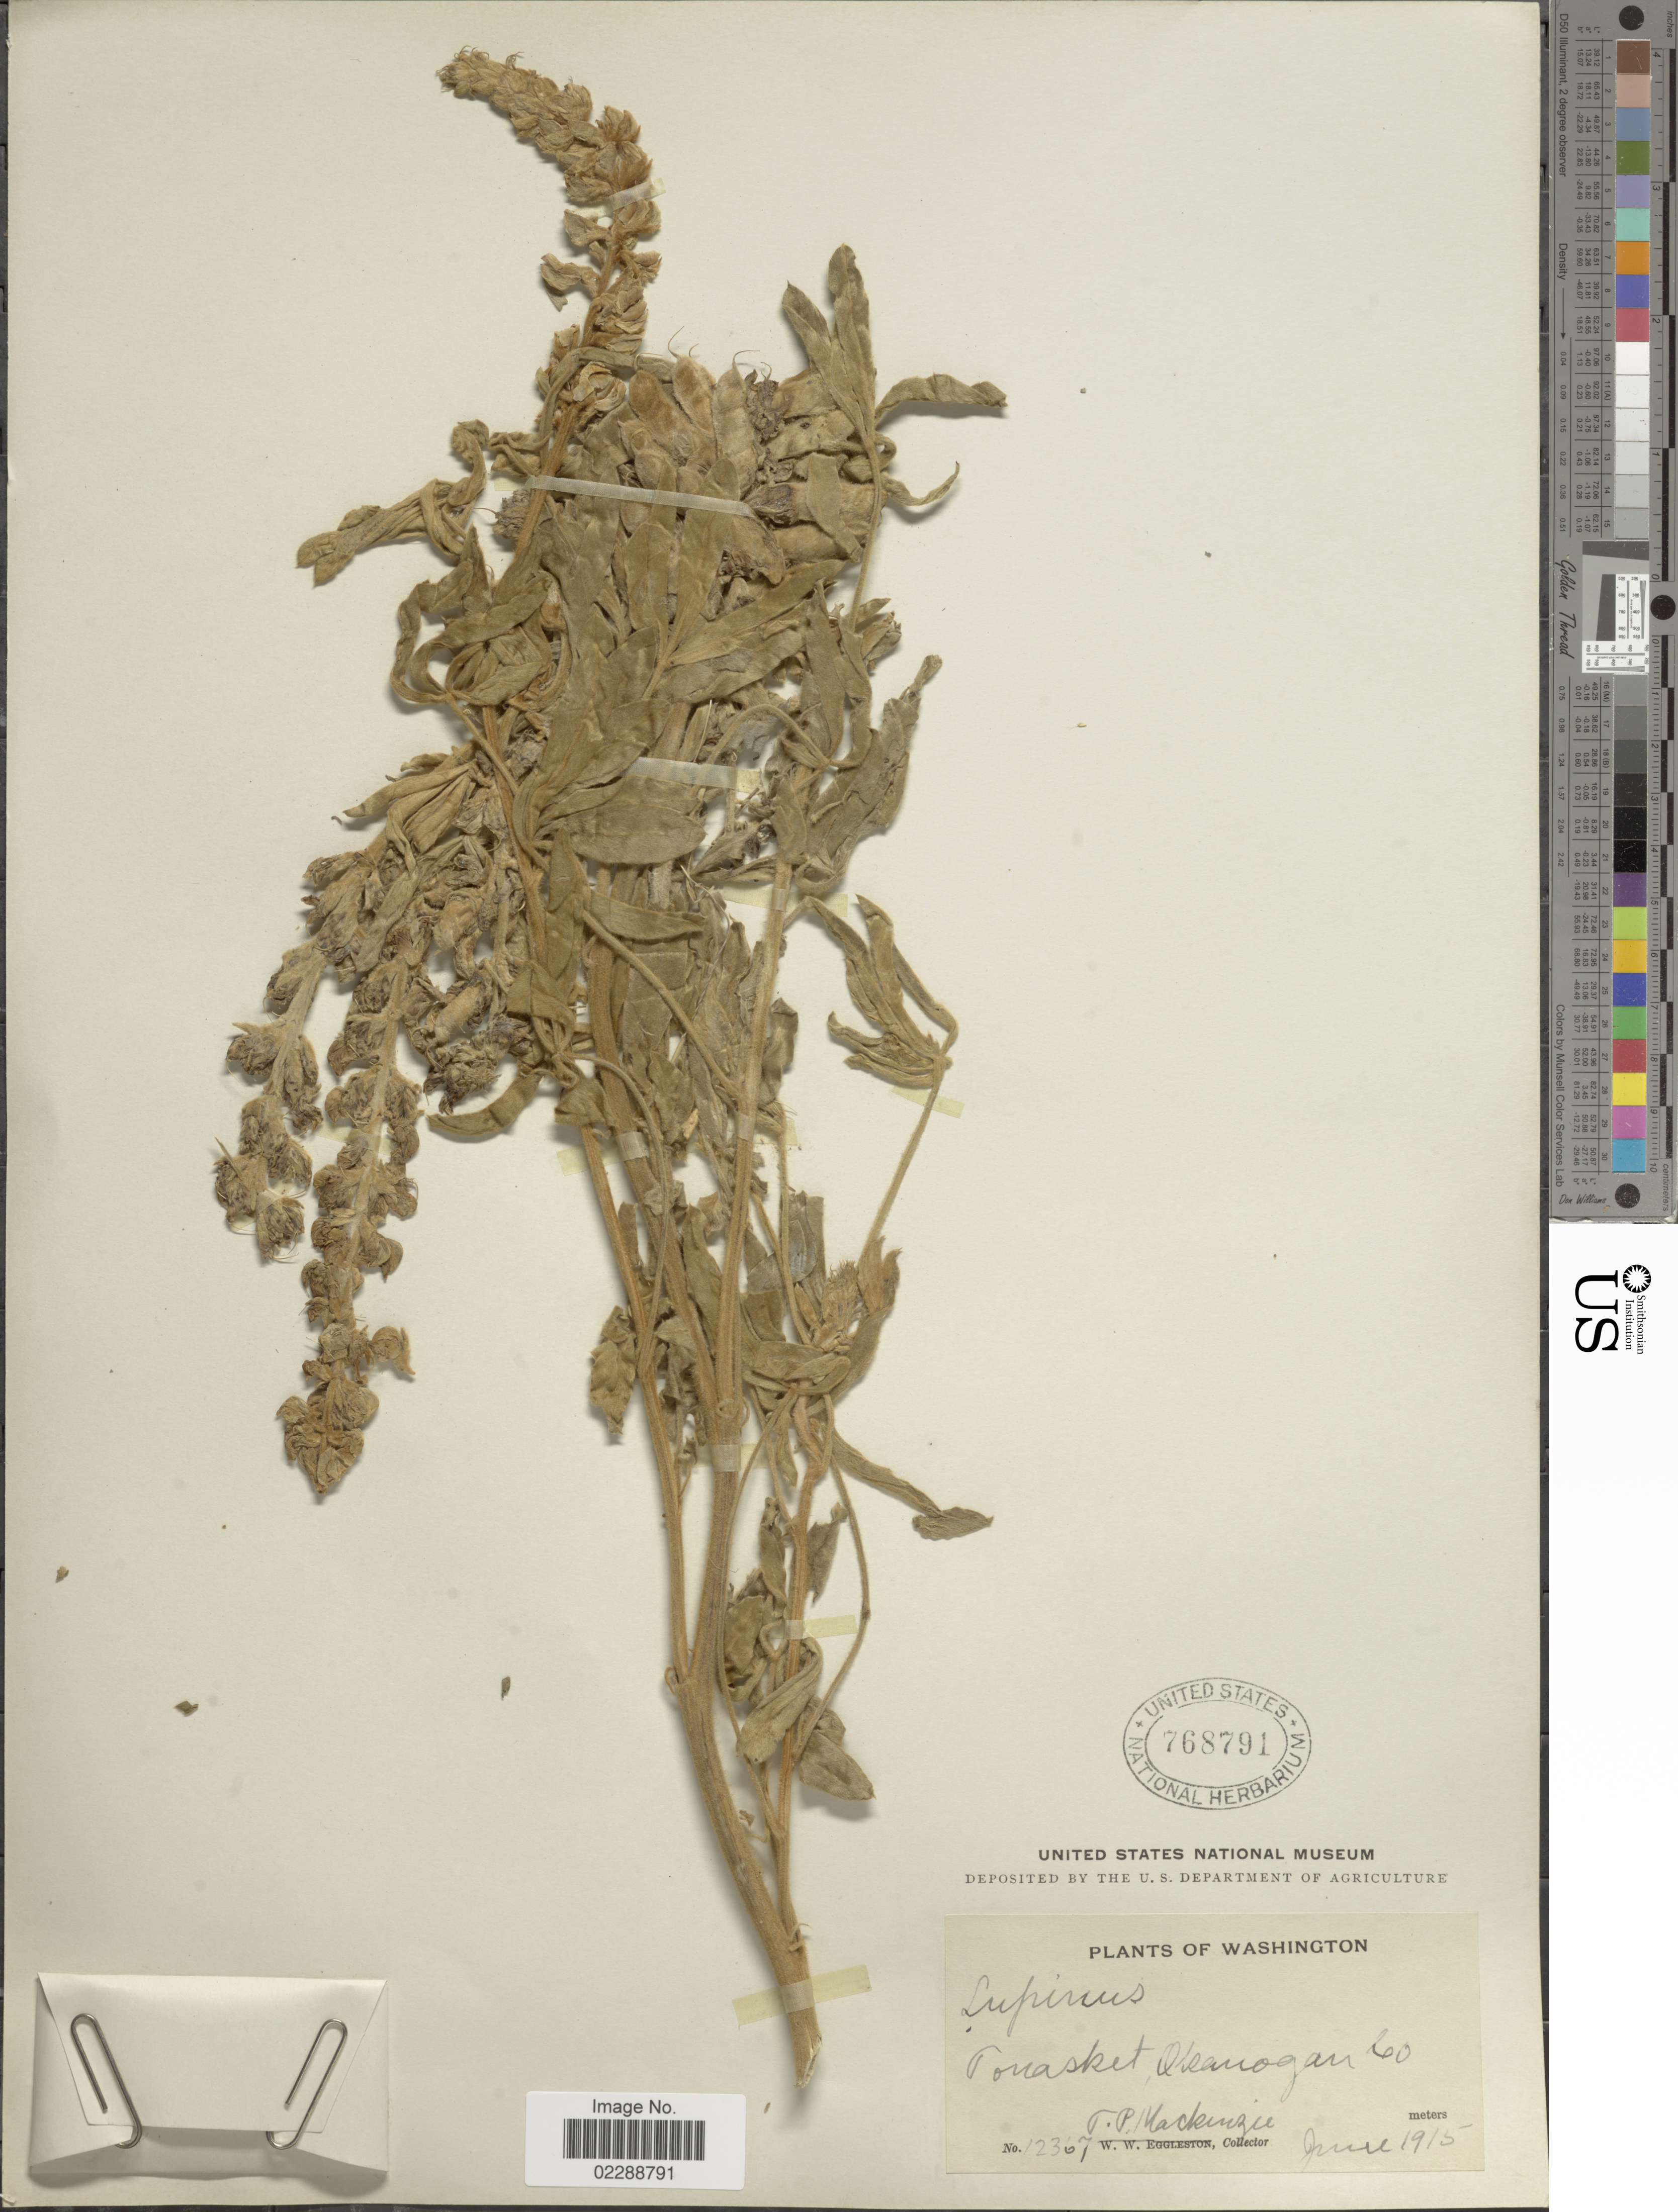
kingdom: Plantae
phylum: Tracheophyta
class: Magnoliopsida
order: Fabales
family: Fabaceae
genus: Lupinus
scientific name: Lupinus sp.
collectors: T. Mackenzie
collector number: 12367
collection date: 1915-06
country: United States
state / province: Washington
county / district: Okanogan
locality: Tonasket, Okanogan Co.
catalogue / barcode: US 768791